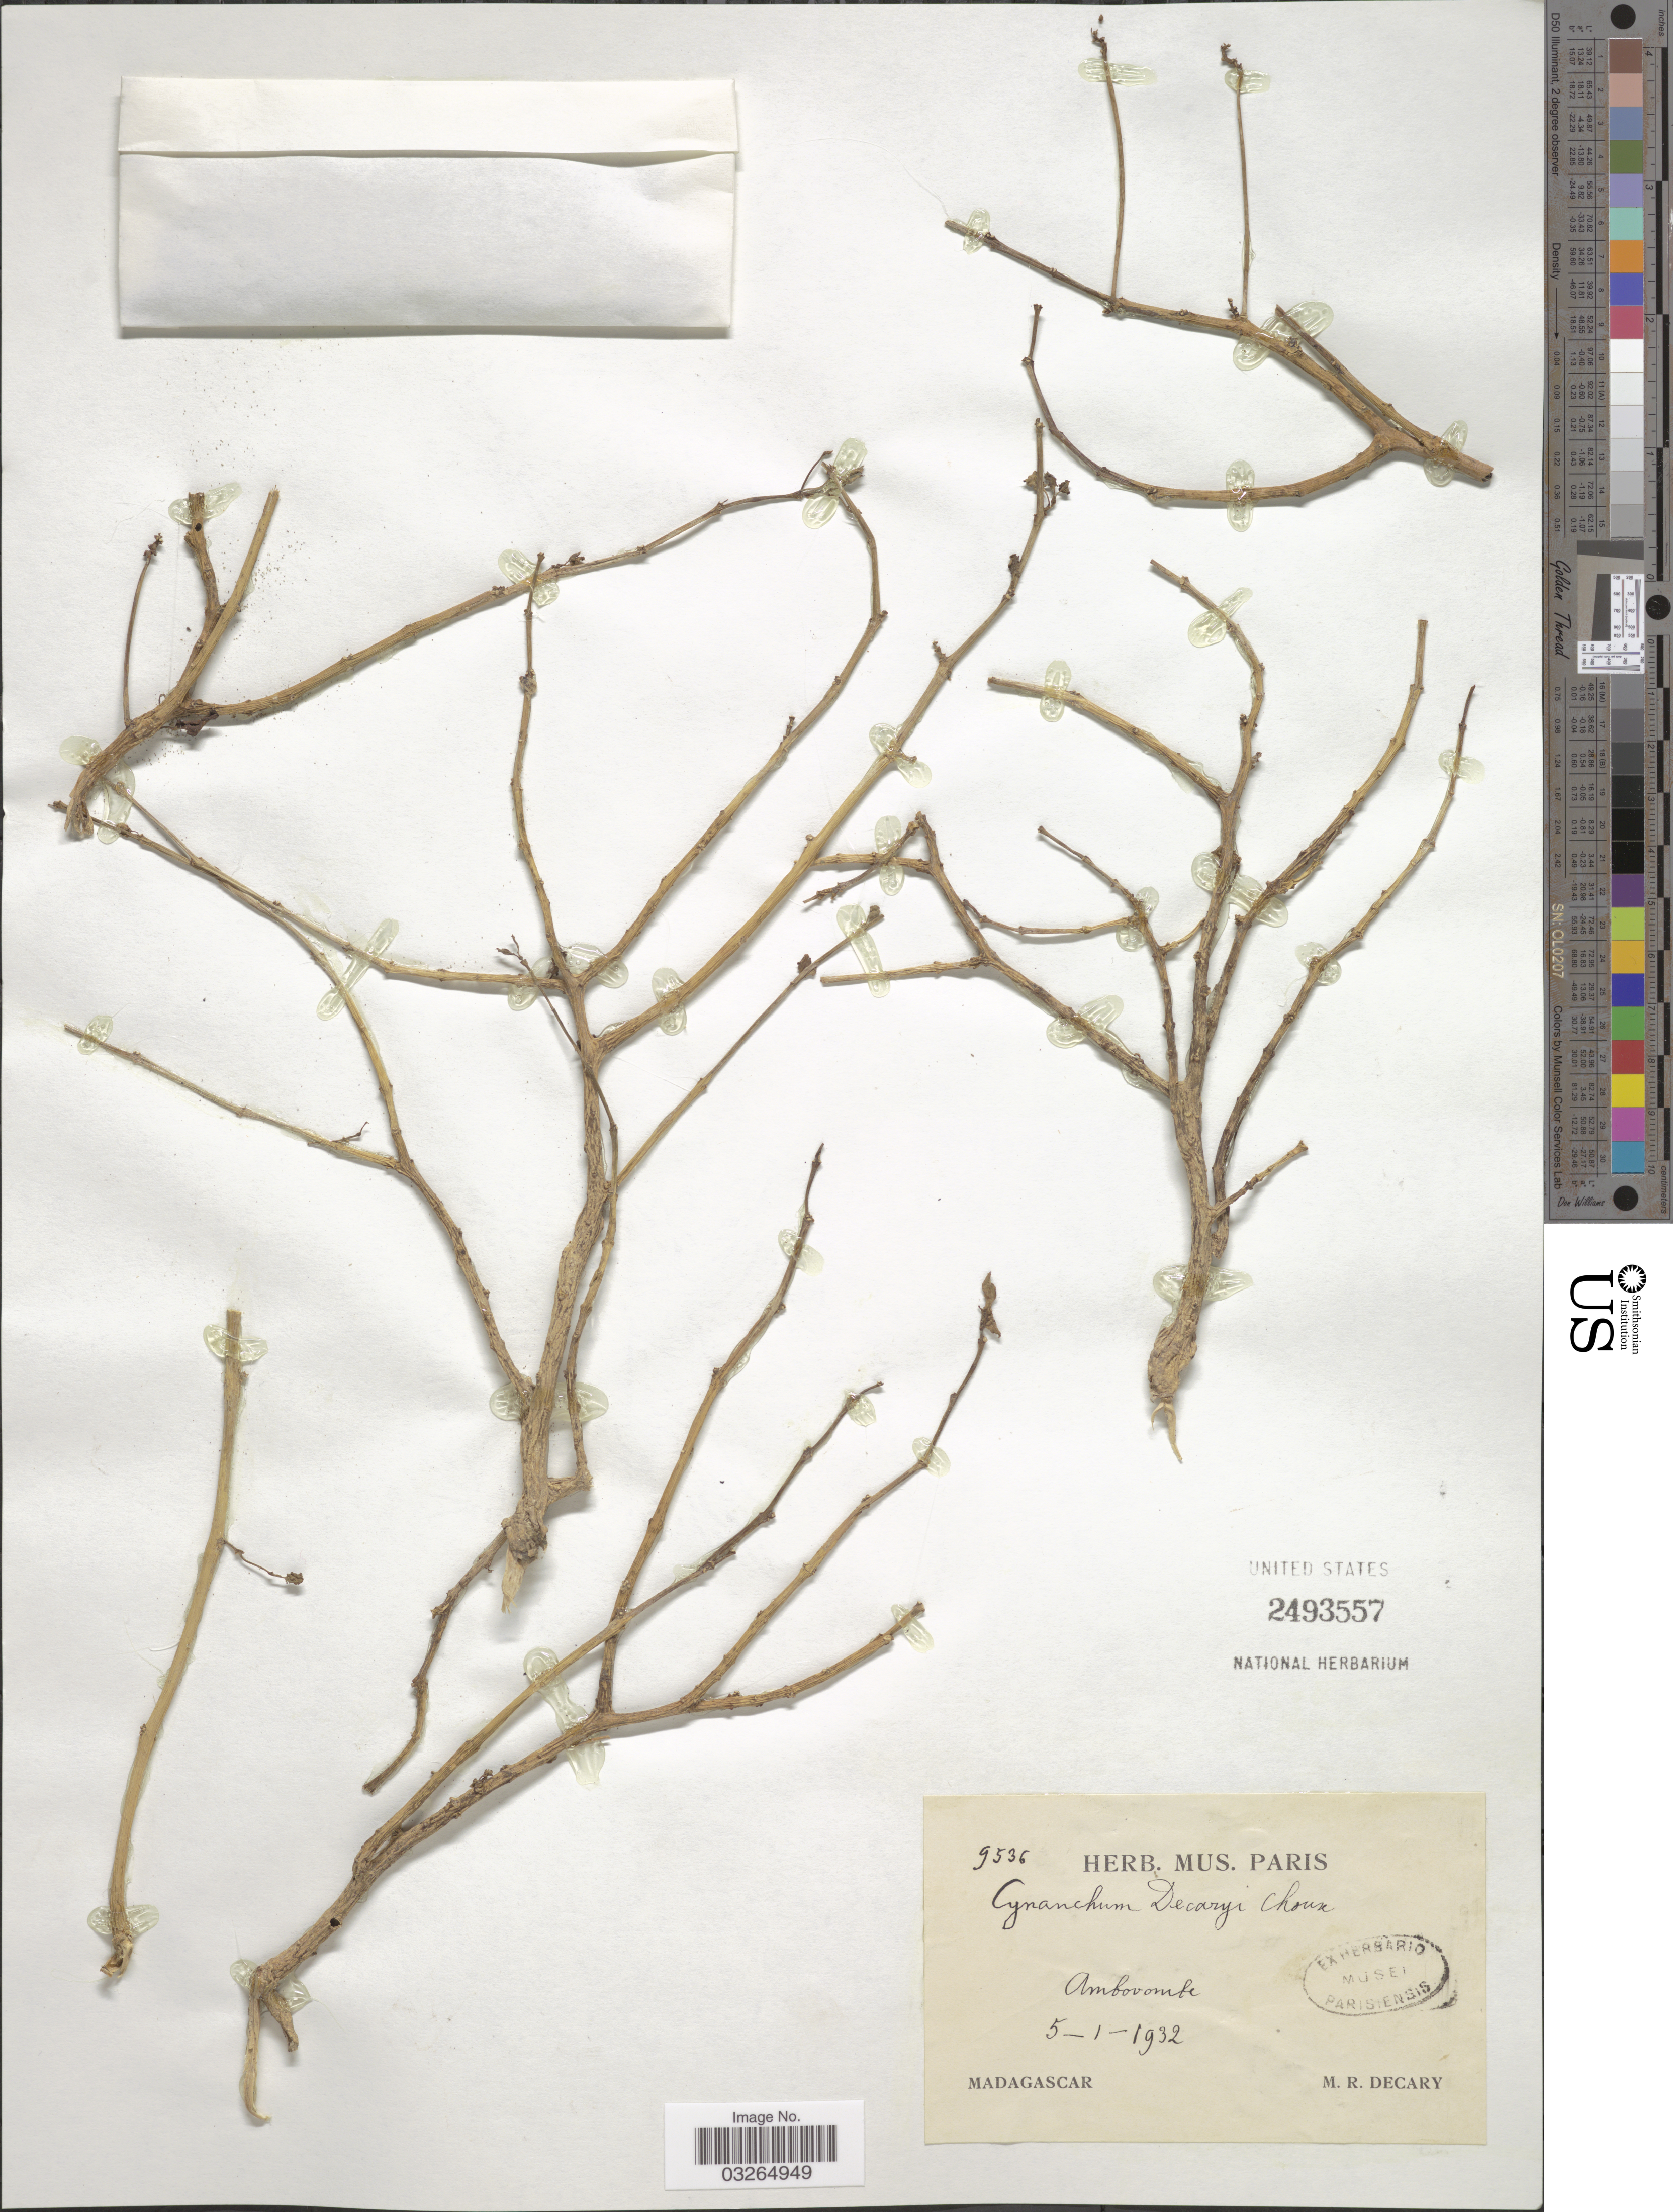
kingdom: Plantae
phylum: Tracheophyta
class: Magnoliopsida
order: Gentianales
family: Apocynaceae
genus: Cynanchum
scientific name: Cynanchum decaryi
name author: Choux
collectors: R. Decary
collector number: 9536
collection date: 1932-01-05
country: Madagascar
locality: Ambovombe.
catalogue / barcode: US 2493557